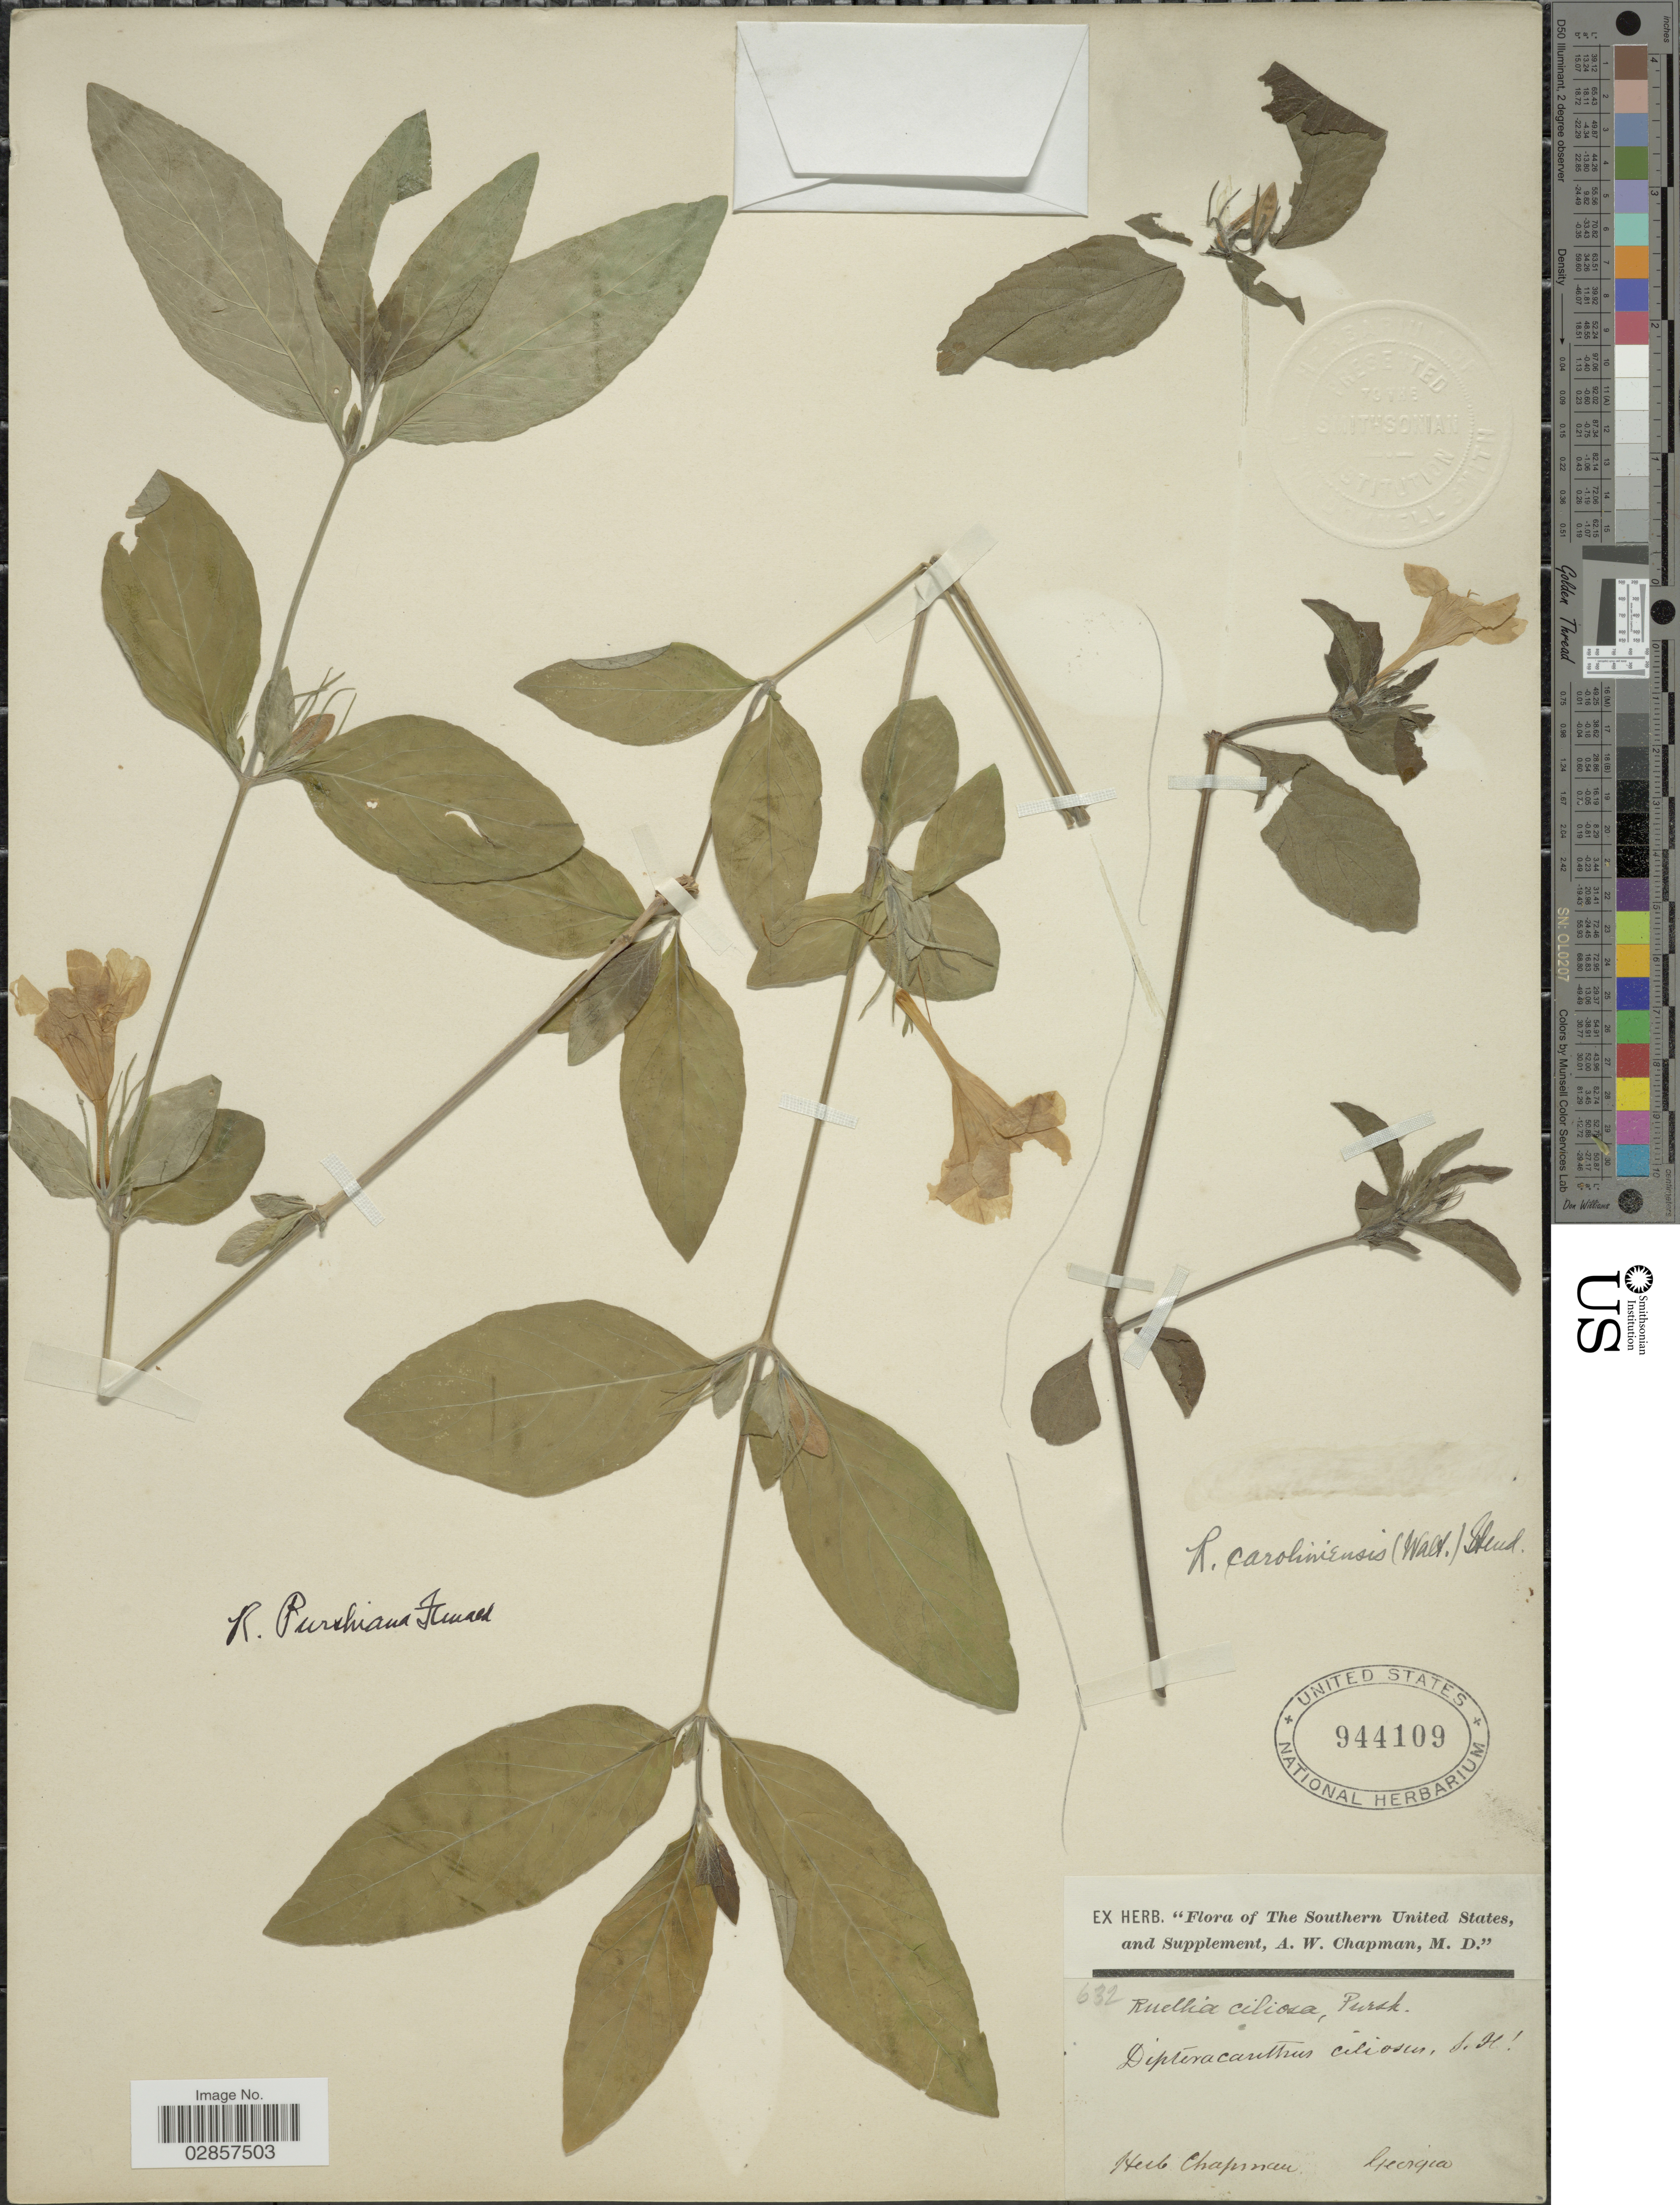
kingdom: Plantae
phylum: Tracheophyta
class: Magnoliopsida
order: Lamiales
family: Acanthaceae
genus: Ruellia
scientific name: Ruellia purshiana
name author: Fernald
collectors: ex herb. A.W. Chapman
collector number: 632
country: United States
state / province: Georgia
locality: The Southern United States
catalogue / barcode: US 944109